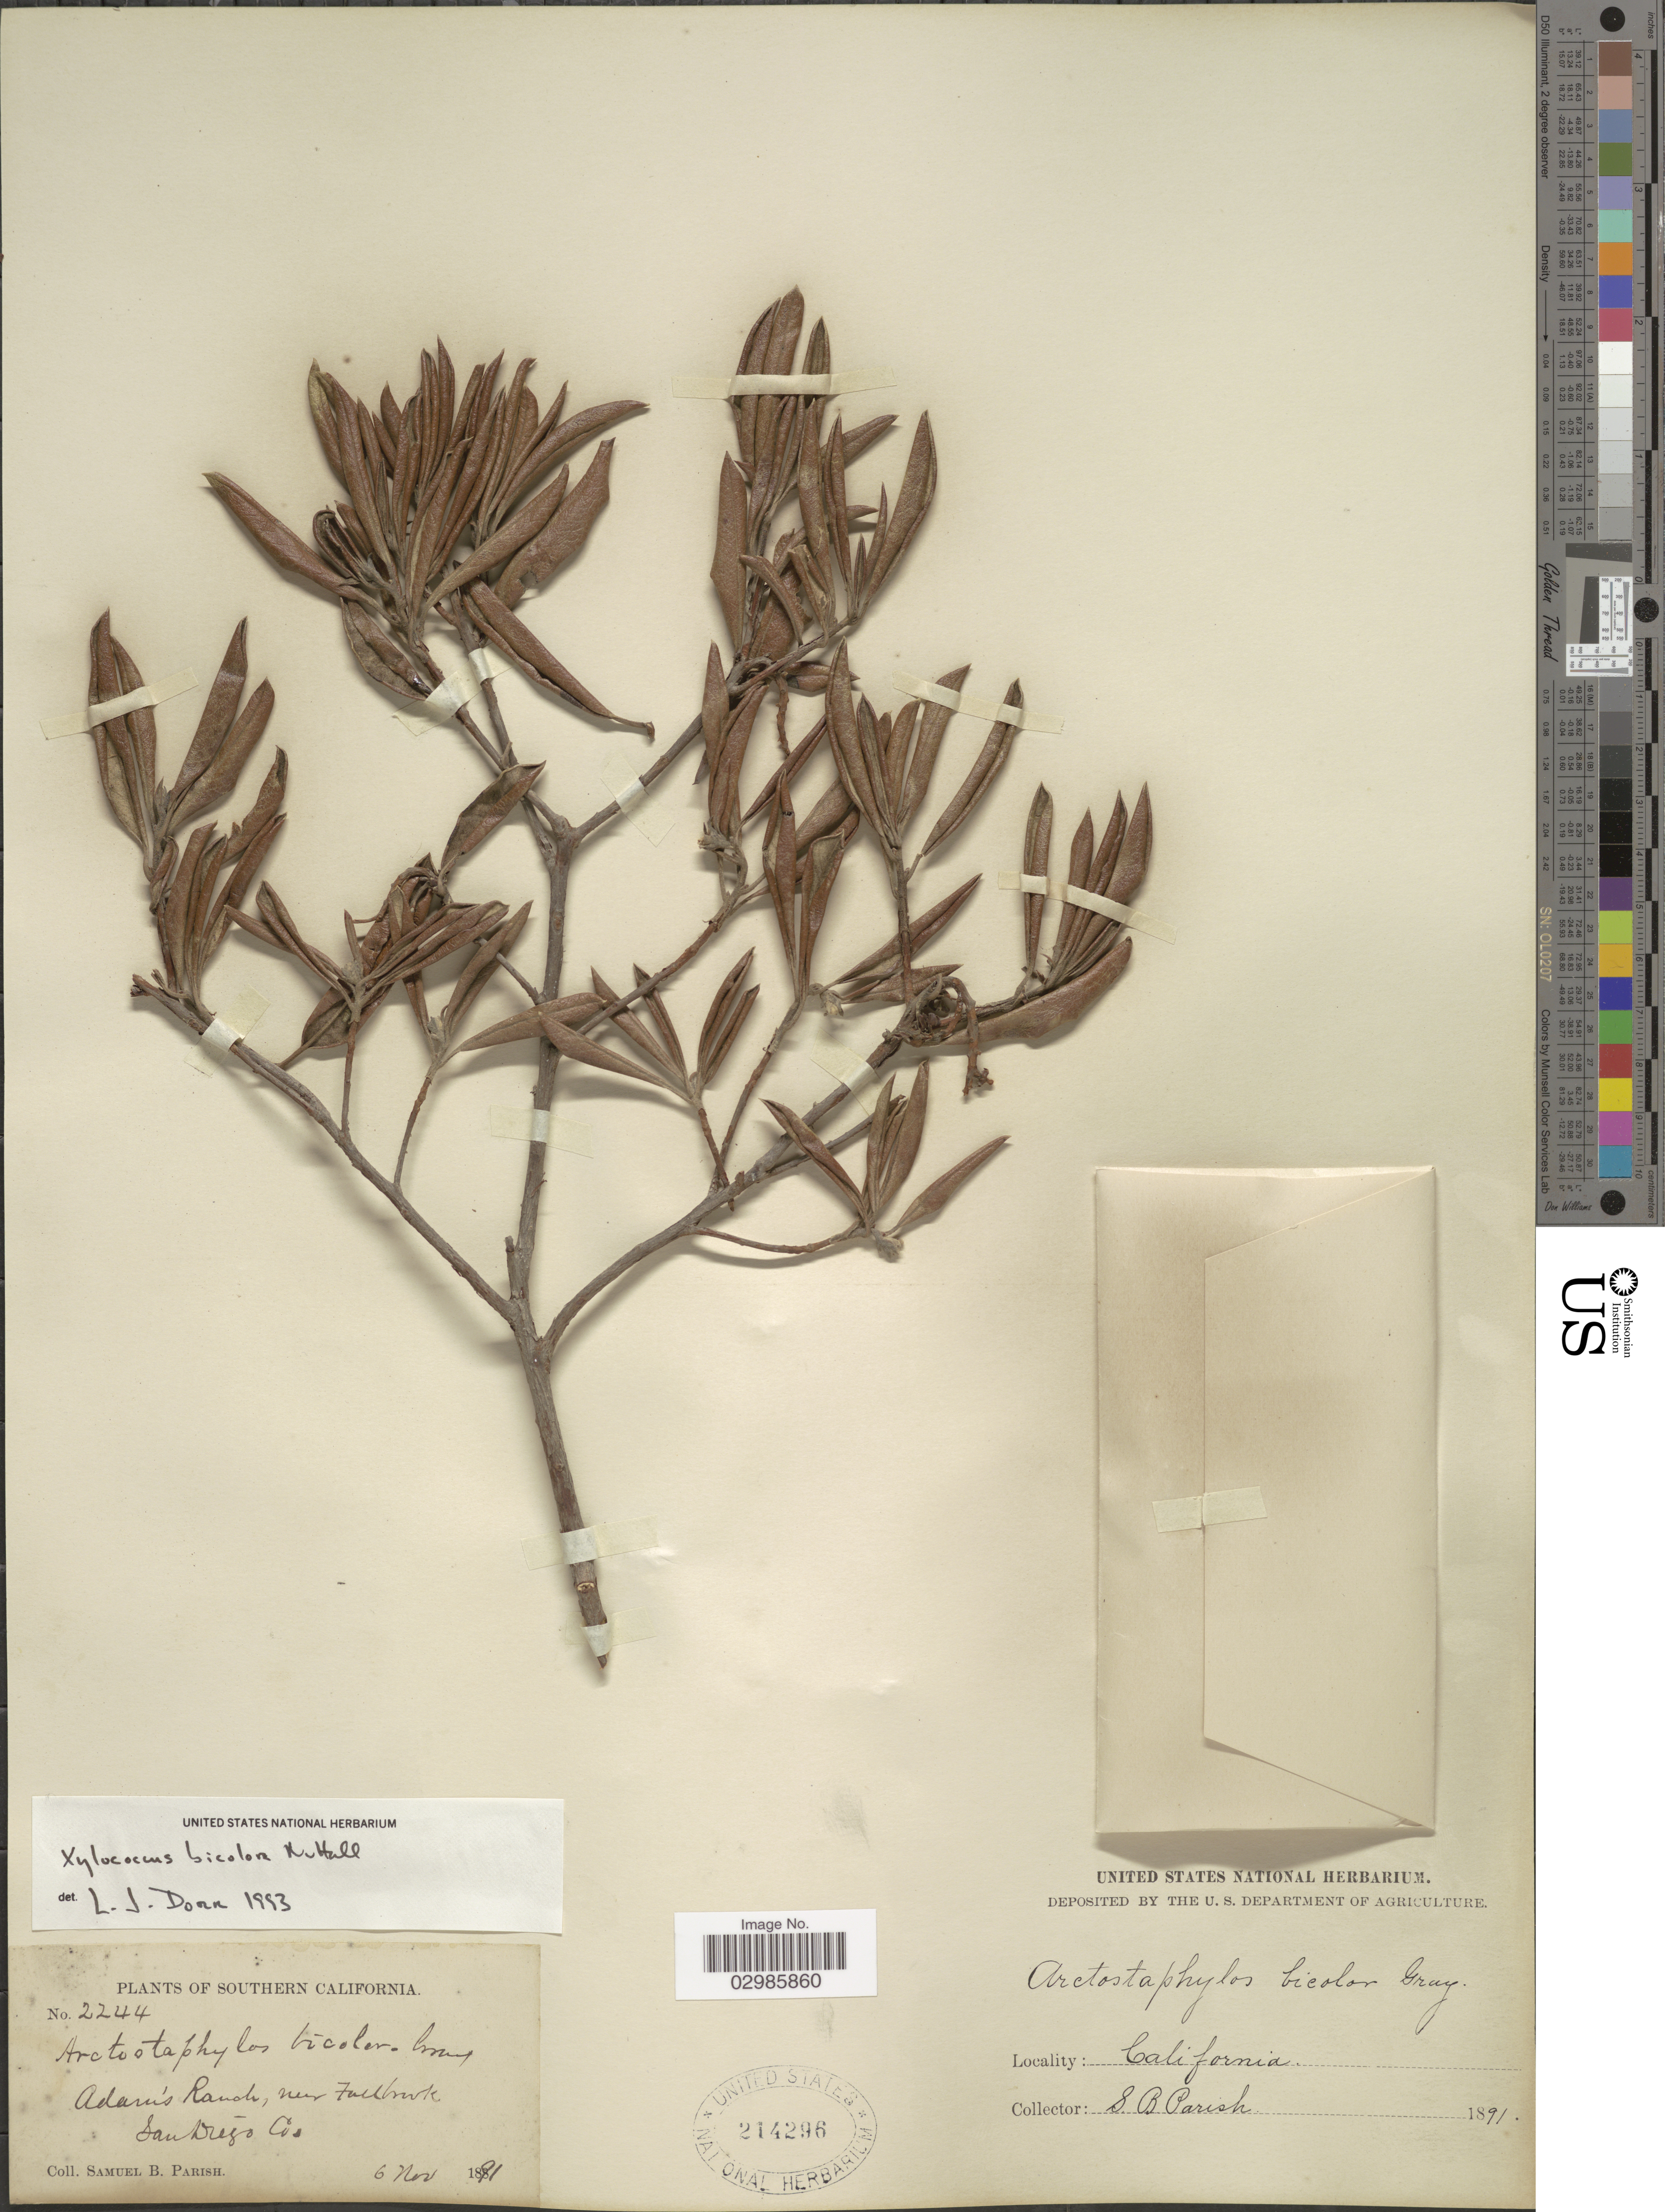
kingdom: Plantae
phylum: Tracheophyta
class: Magnoliopsida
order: Ericales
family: Ericaceae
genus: Xylococcus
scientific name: Xylococcus bicolor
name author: Nutt.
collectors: S. B. Parish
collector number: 2244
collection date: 1891-11-06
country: United States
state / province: California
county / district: San Diego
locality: Southern California. Adam's Ranch, near Fallbrook. San Diego Co.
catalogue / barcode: US 214296